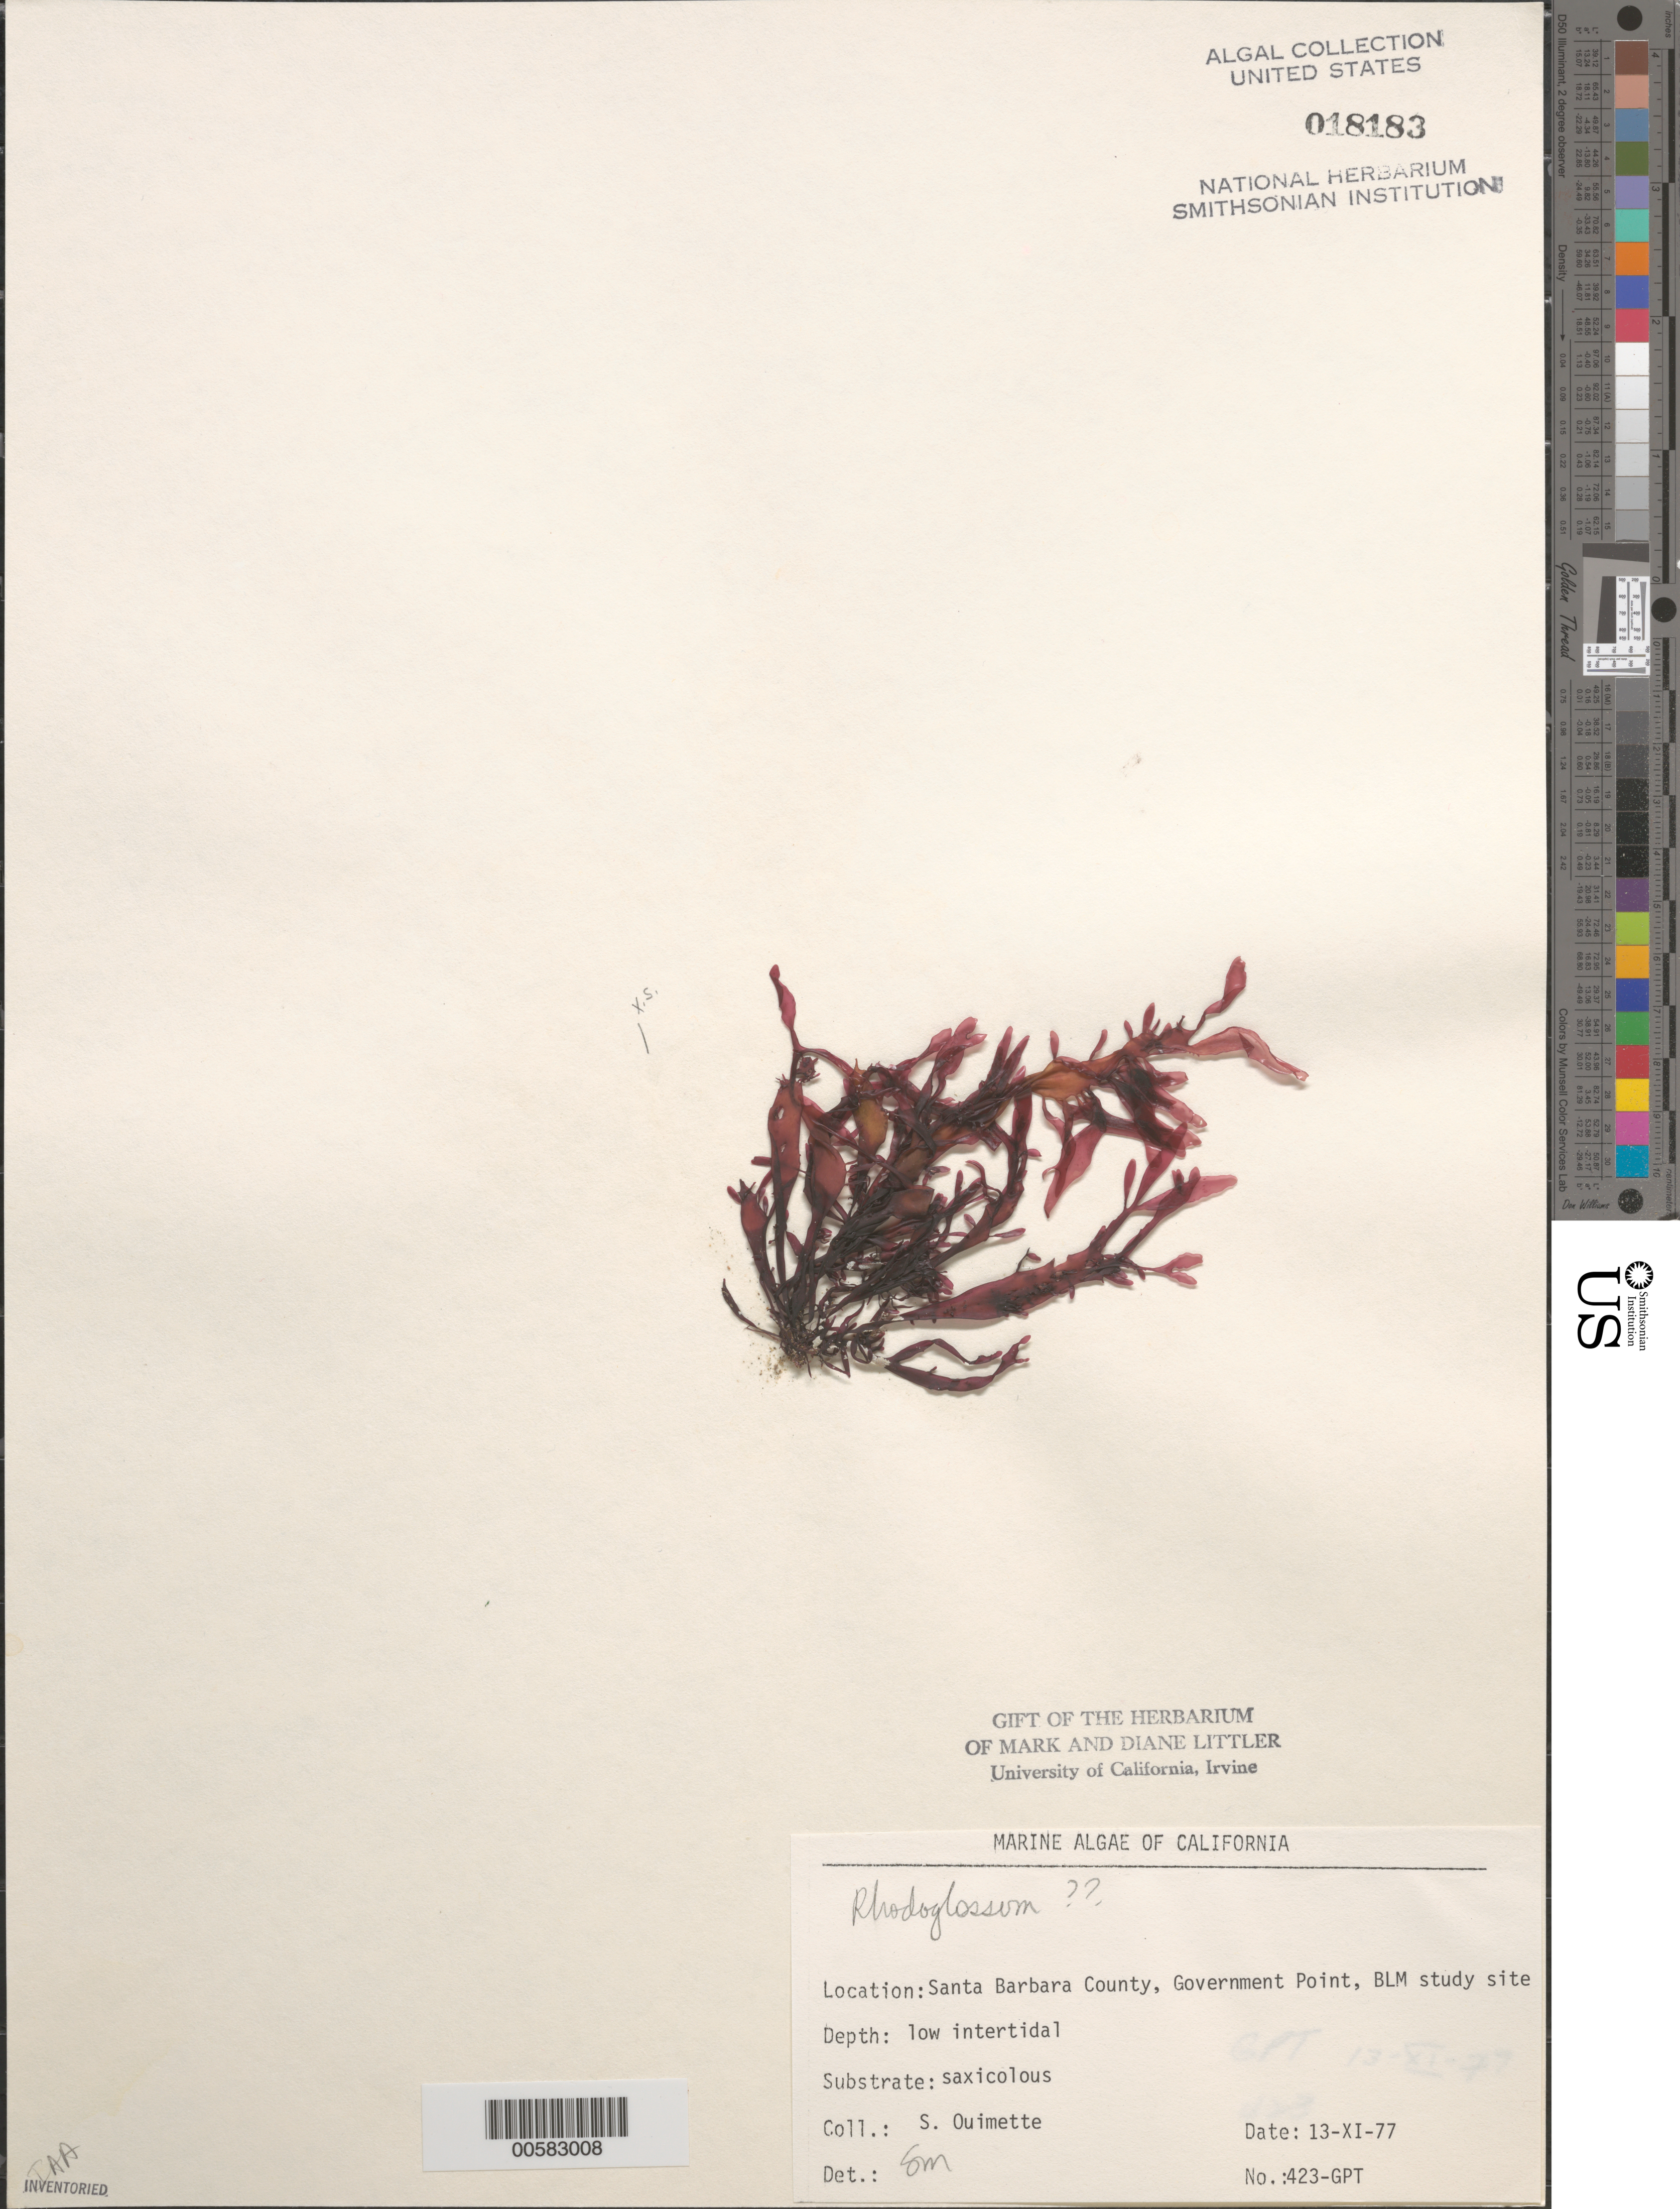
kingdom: Plantae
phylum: Rhodophyta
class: Florideophyceae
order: Gigartinales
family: Gigartinaceae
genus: Rhodoglossum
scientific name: Rhodoglossum sp.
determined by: Murray, S. N.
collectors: S. Ouimette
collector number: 423-gpt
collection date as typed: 13 Nov 1977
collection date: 1977-11-13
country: United States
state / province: California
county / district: Santa Barbara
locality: Government Point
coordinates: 34 26'31"N, 120 24'06"W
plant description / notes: BLM-SOCALBIGHT Rocky Intertidal Survey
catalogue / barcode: US 18183